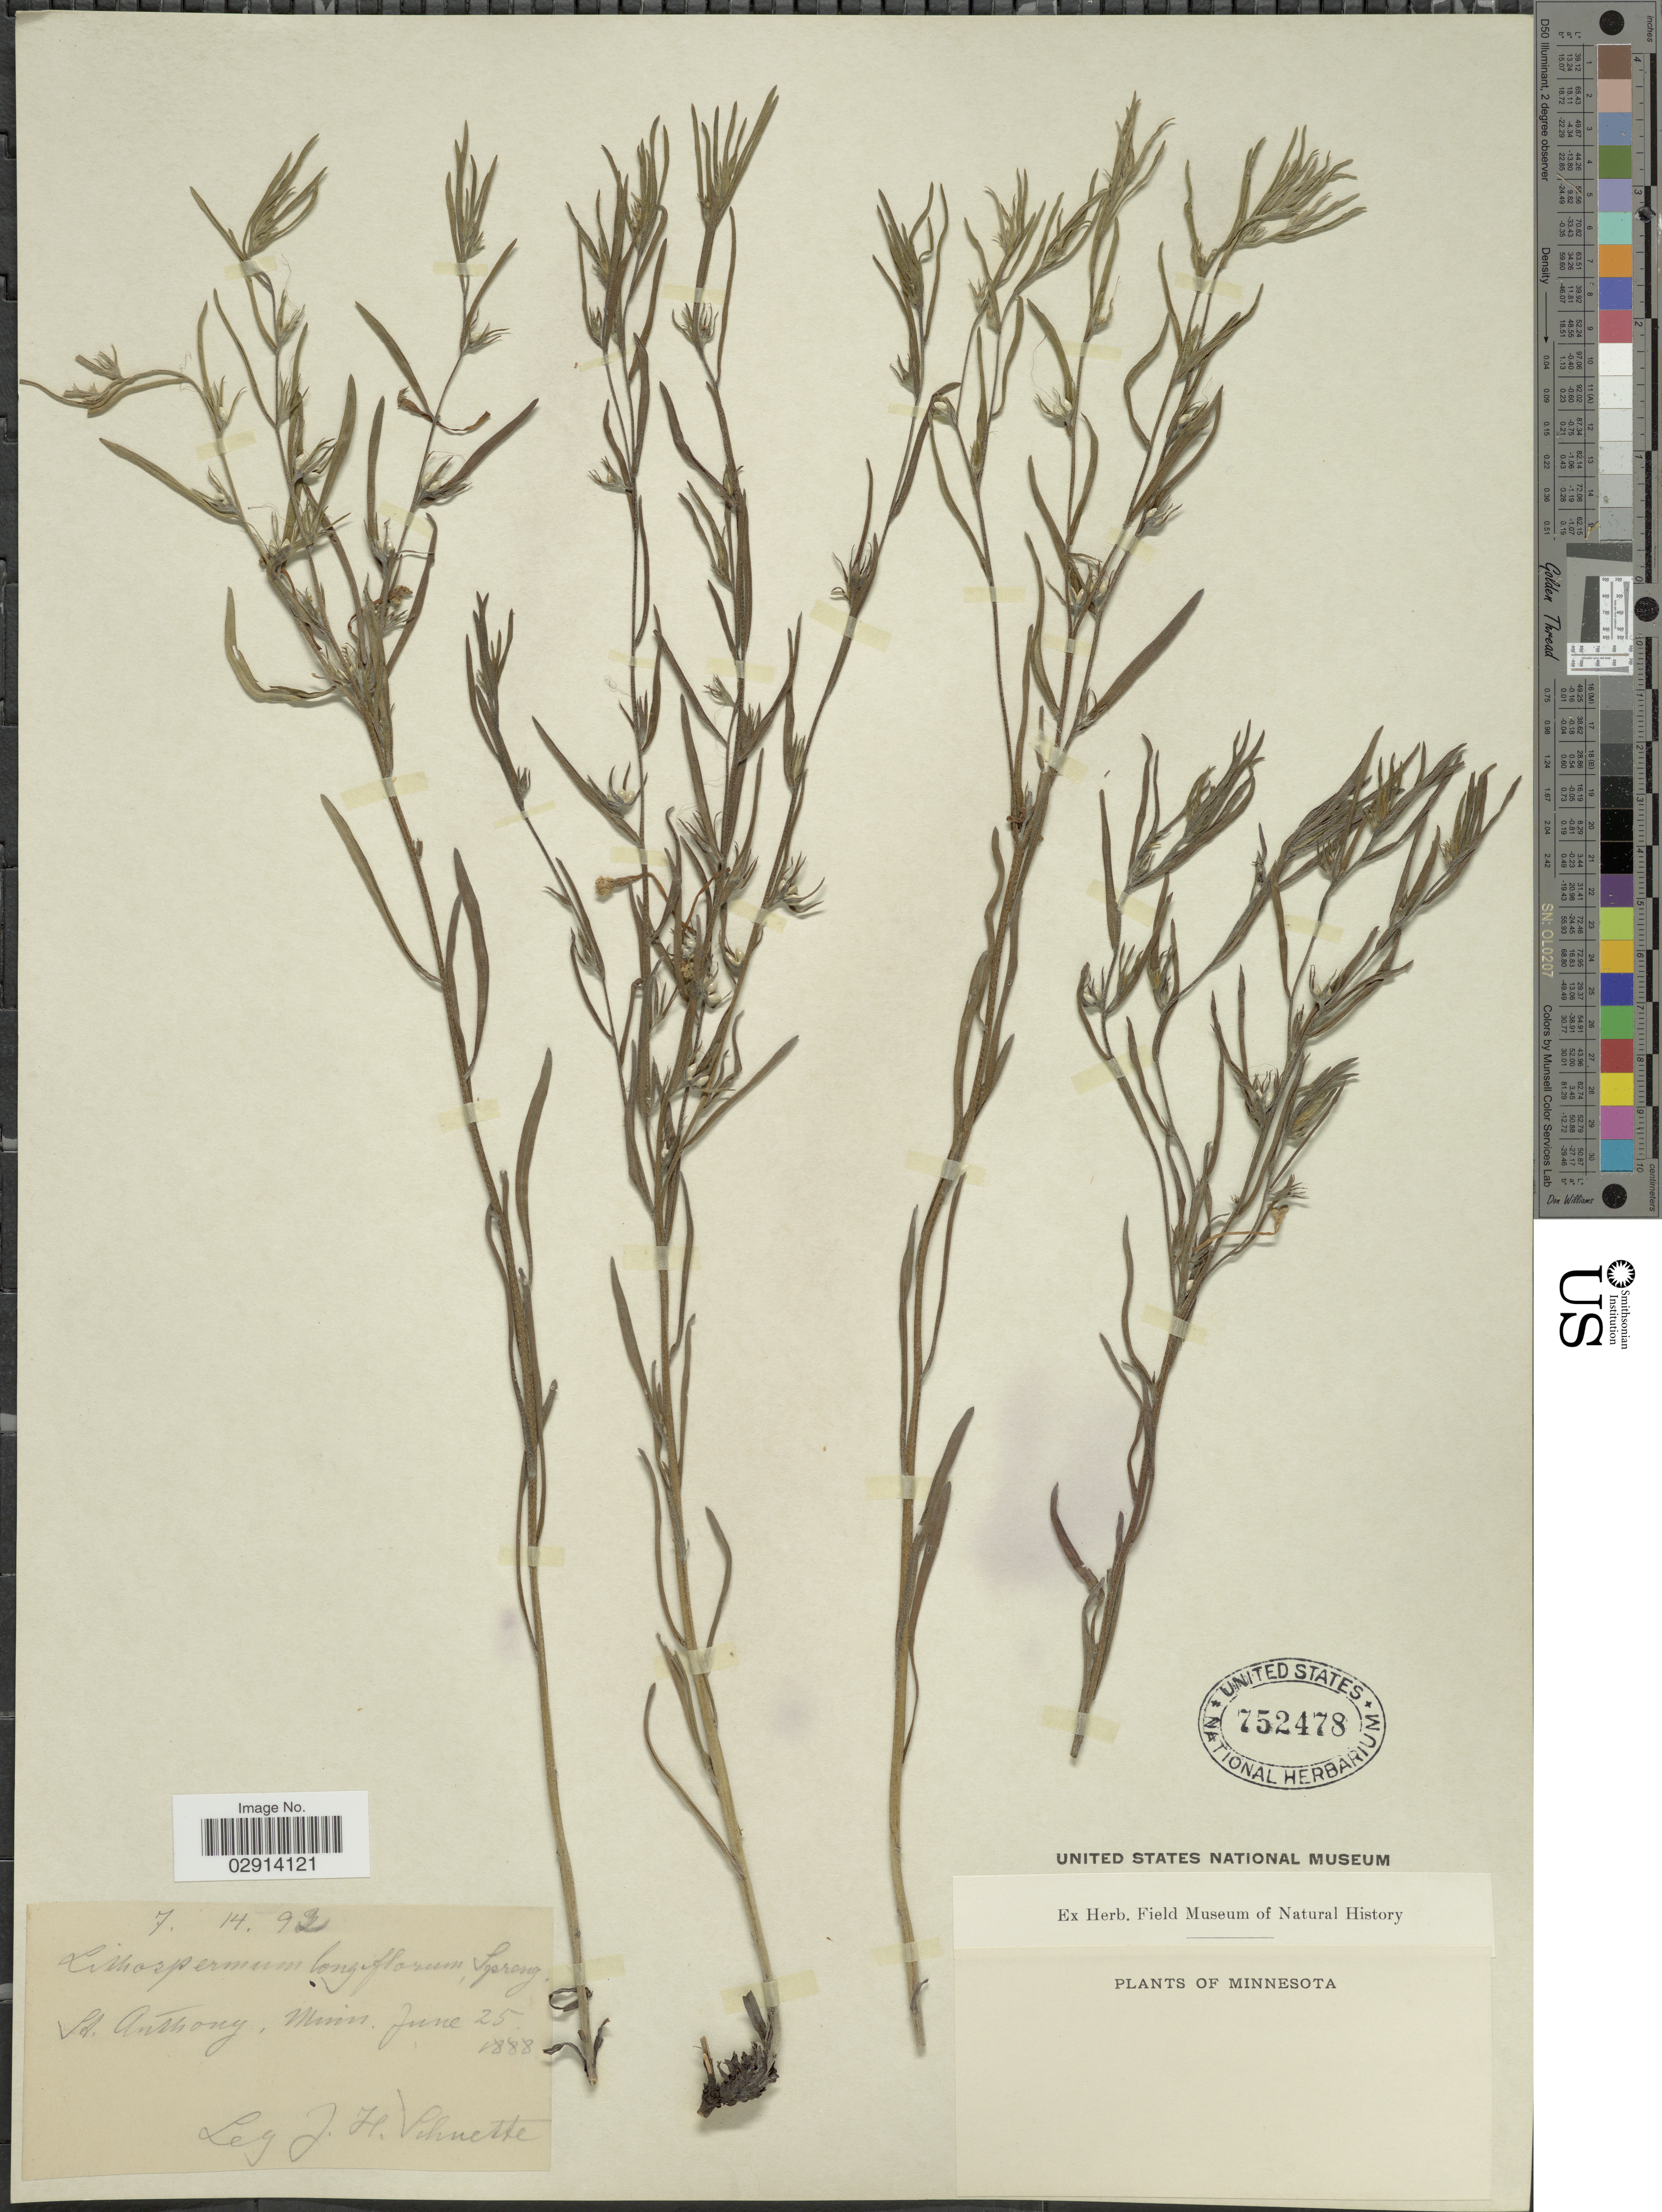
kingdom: Plantae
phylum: Tracheophyta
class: Magnoliopsida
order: Boraginales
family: Boraginaceae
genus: Lithospermum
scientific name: Lithospermum incisum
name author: Lehm.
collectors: J. Schnette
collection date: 1888-06-25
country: United States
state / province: Minnesota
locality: St. Anthony, Minn.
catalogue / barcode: US 752478